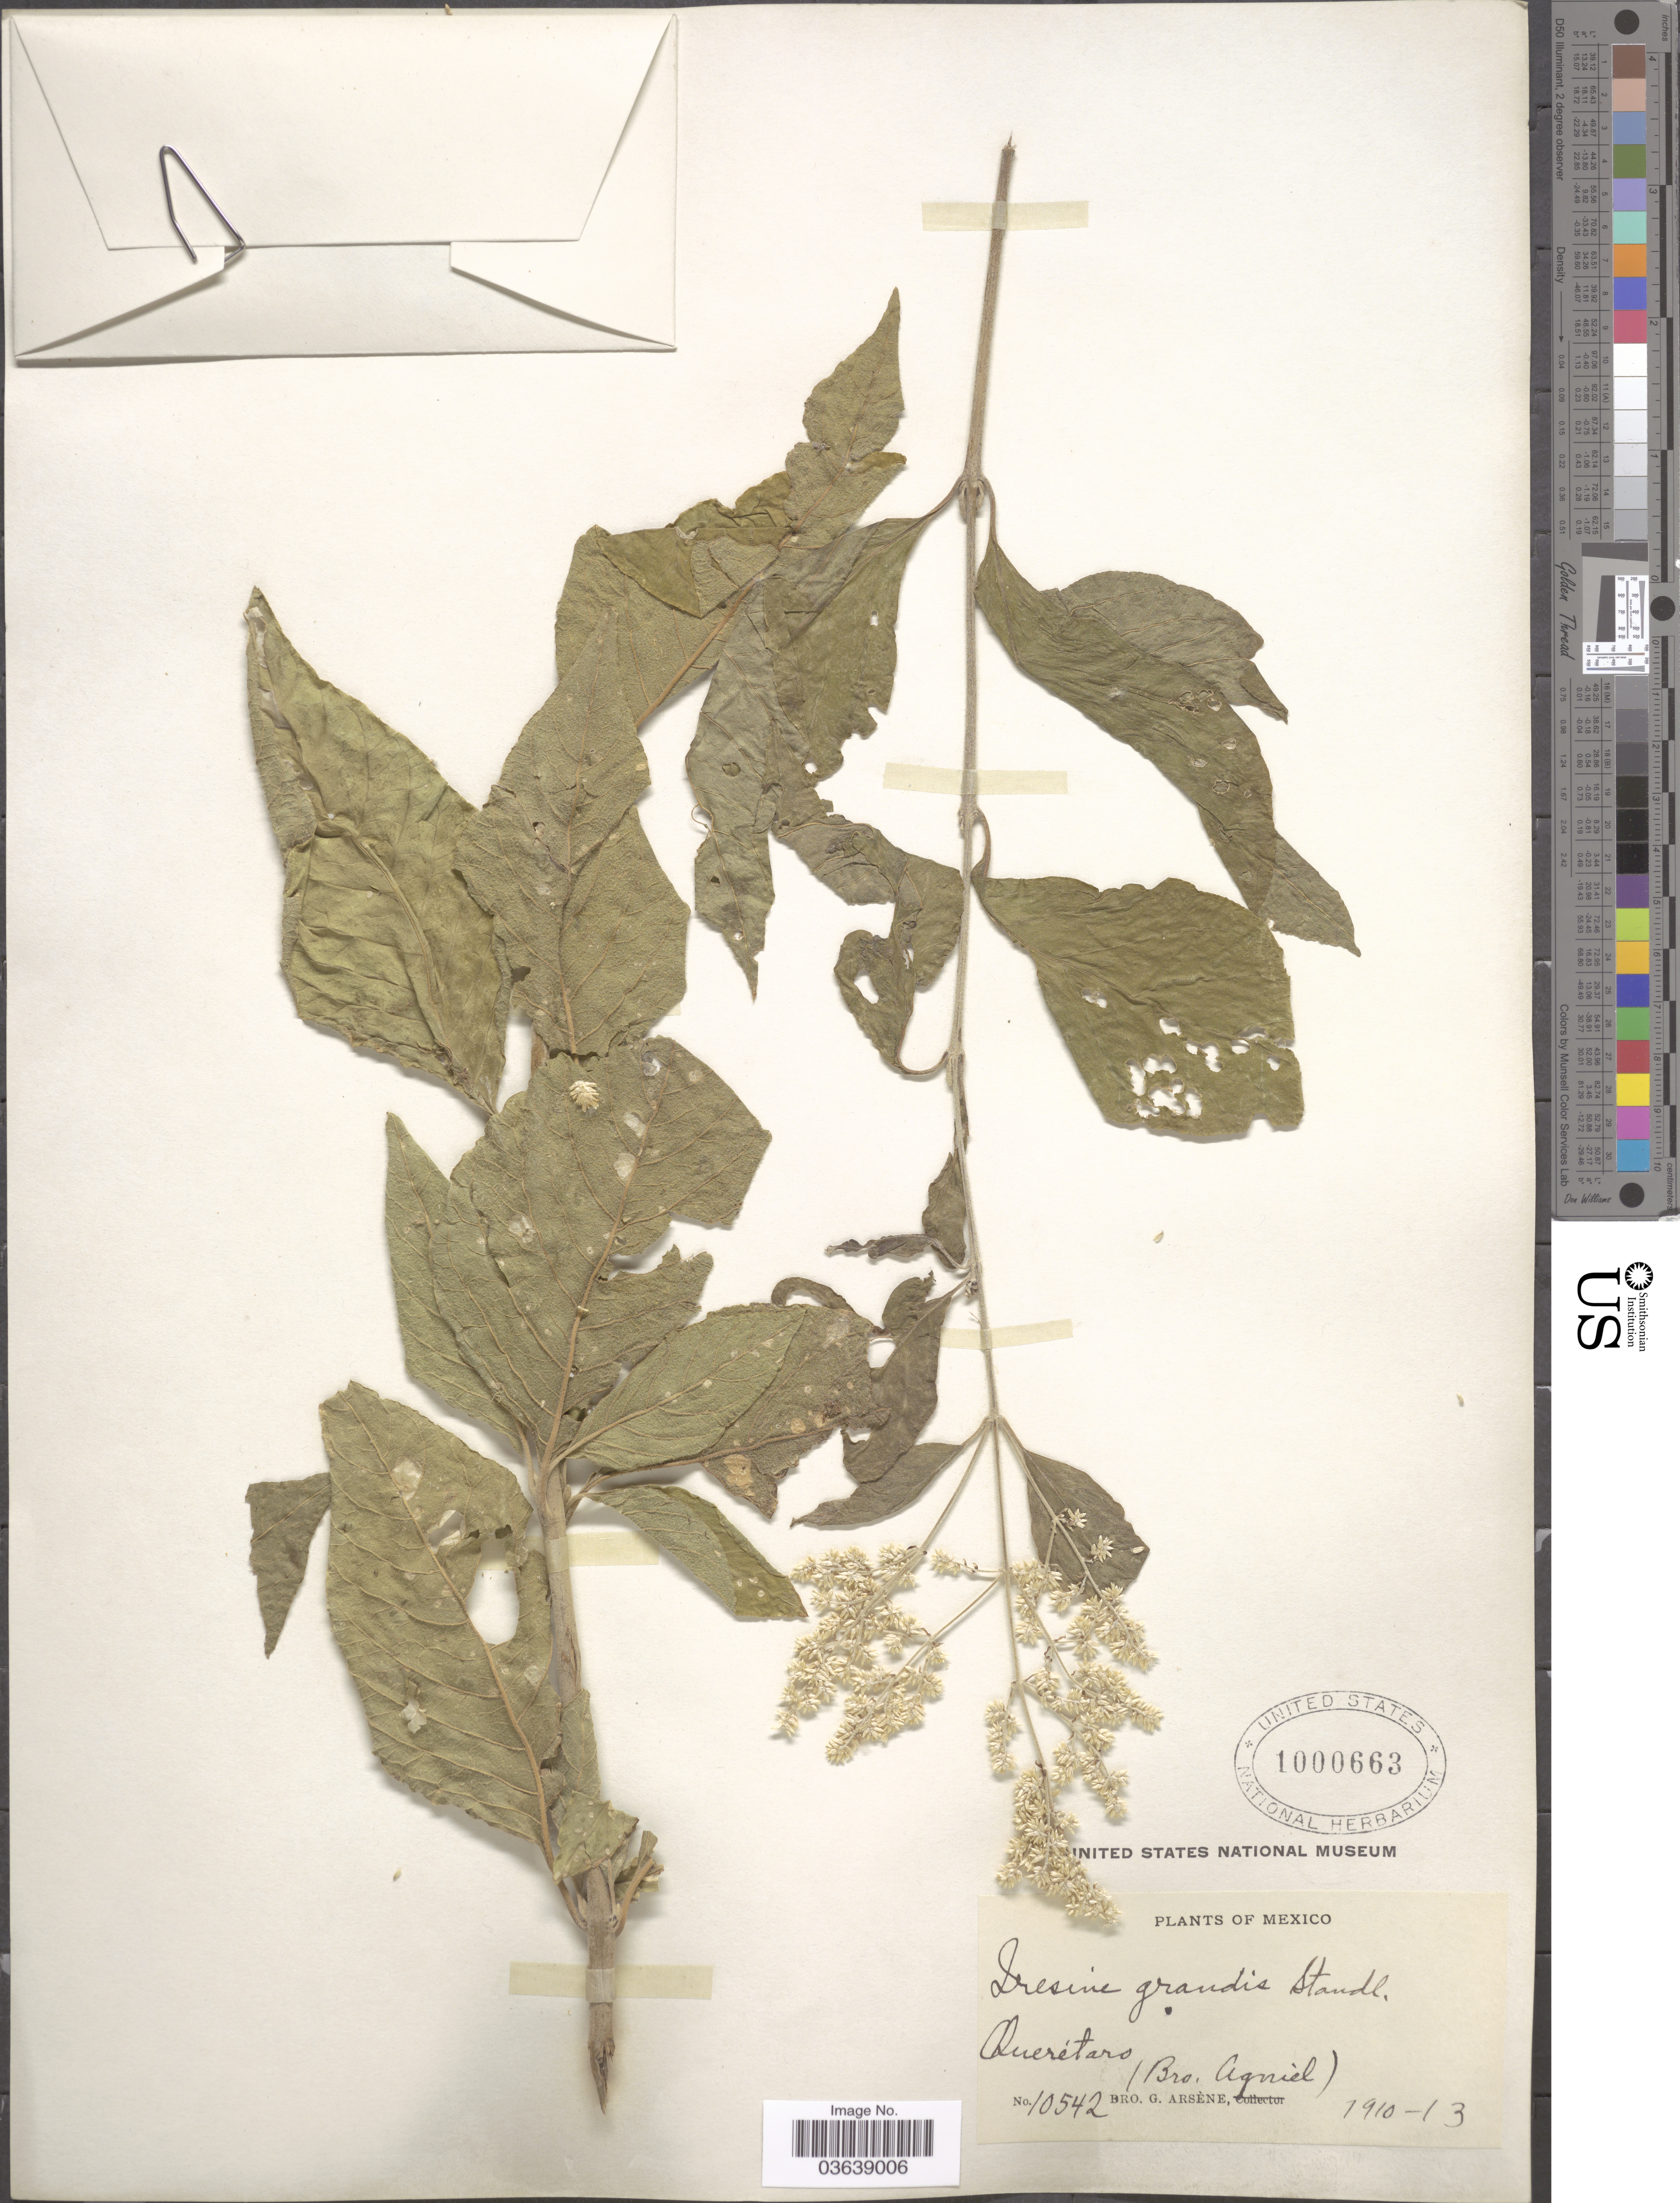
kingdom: Plantae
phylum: Tracheophyta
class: Magnoliopsida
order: Caryophyllales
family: Amaranthaceae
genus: Iresine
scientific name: Iresine grandis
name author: Standl.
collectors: Bro. G. Arsène & Bro. Agniel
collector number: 10542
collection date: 1910/1913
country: Mexico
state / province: Querétaro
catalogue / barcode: US 1000663